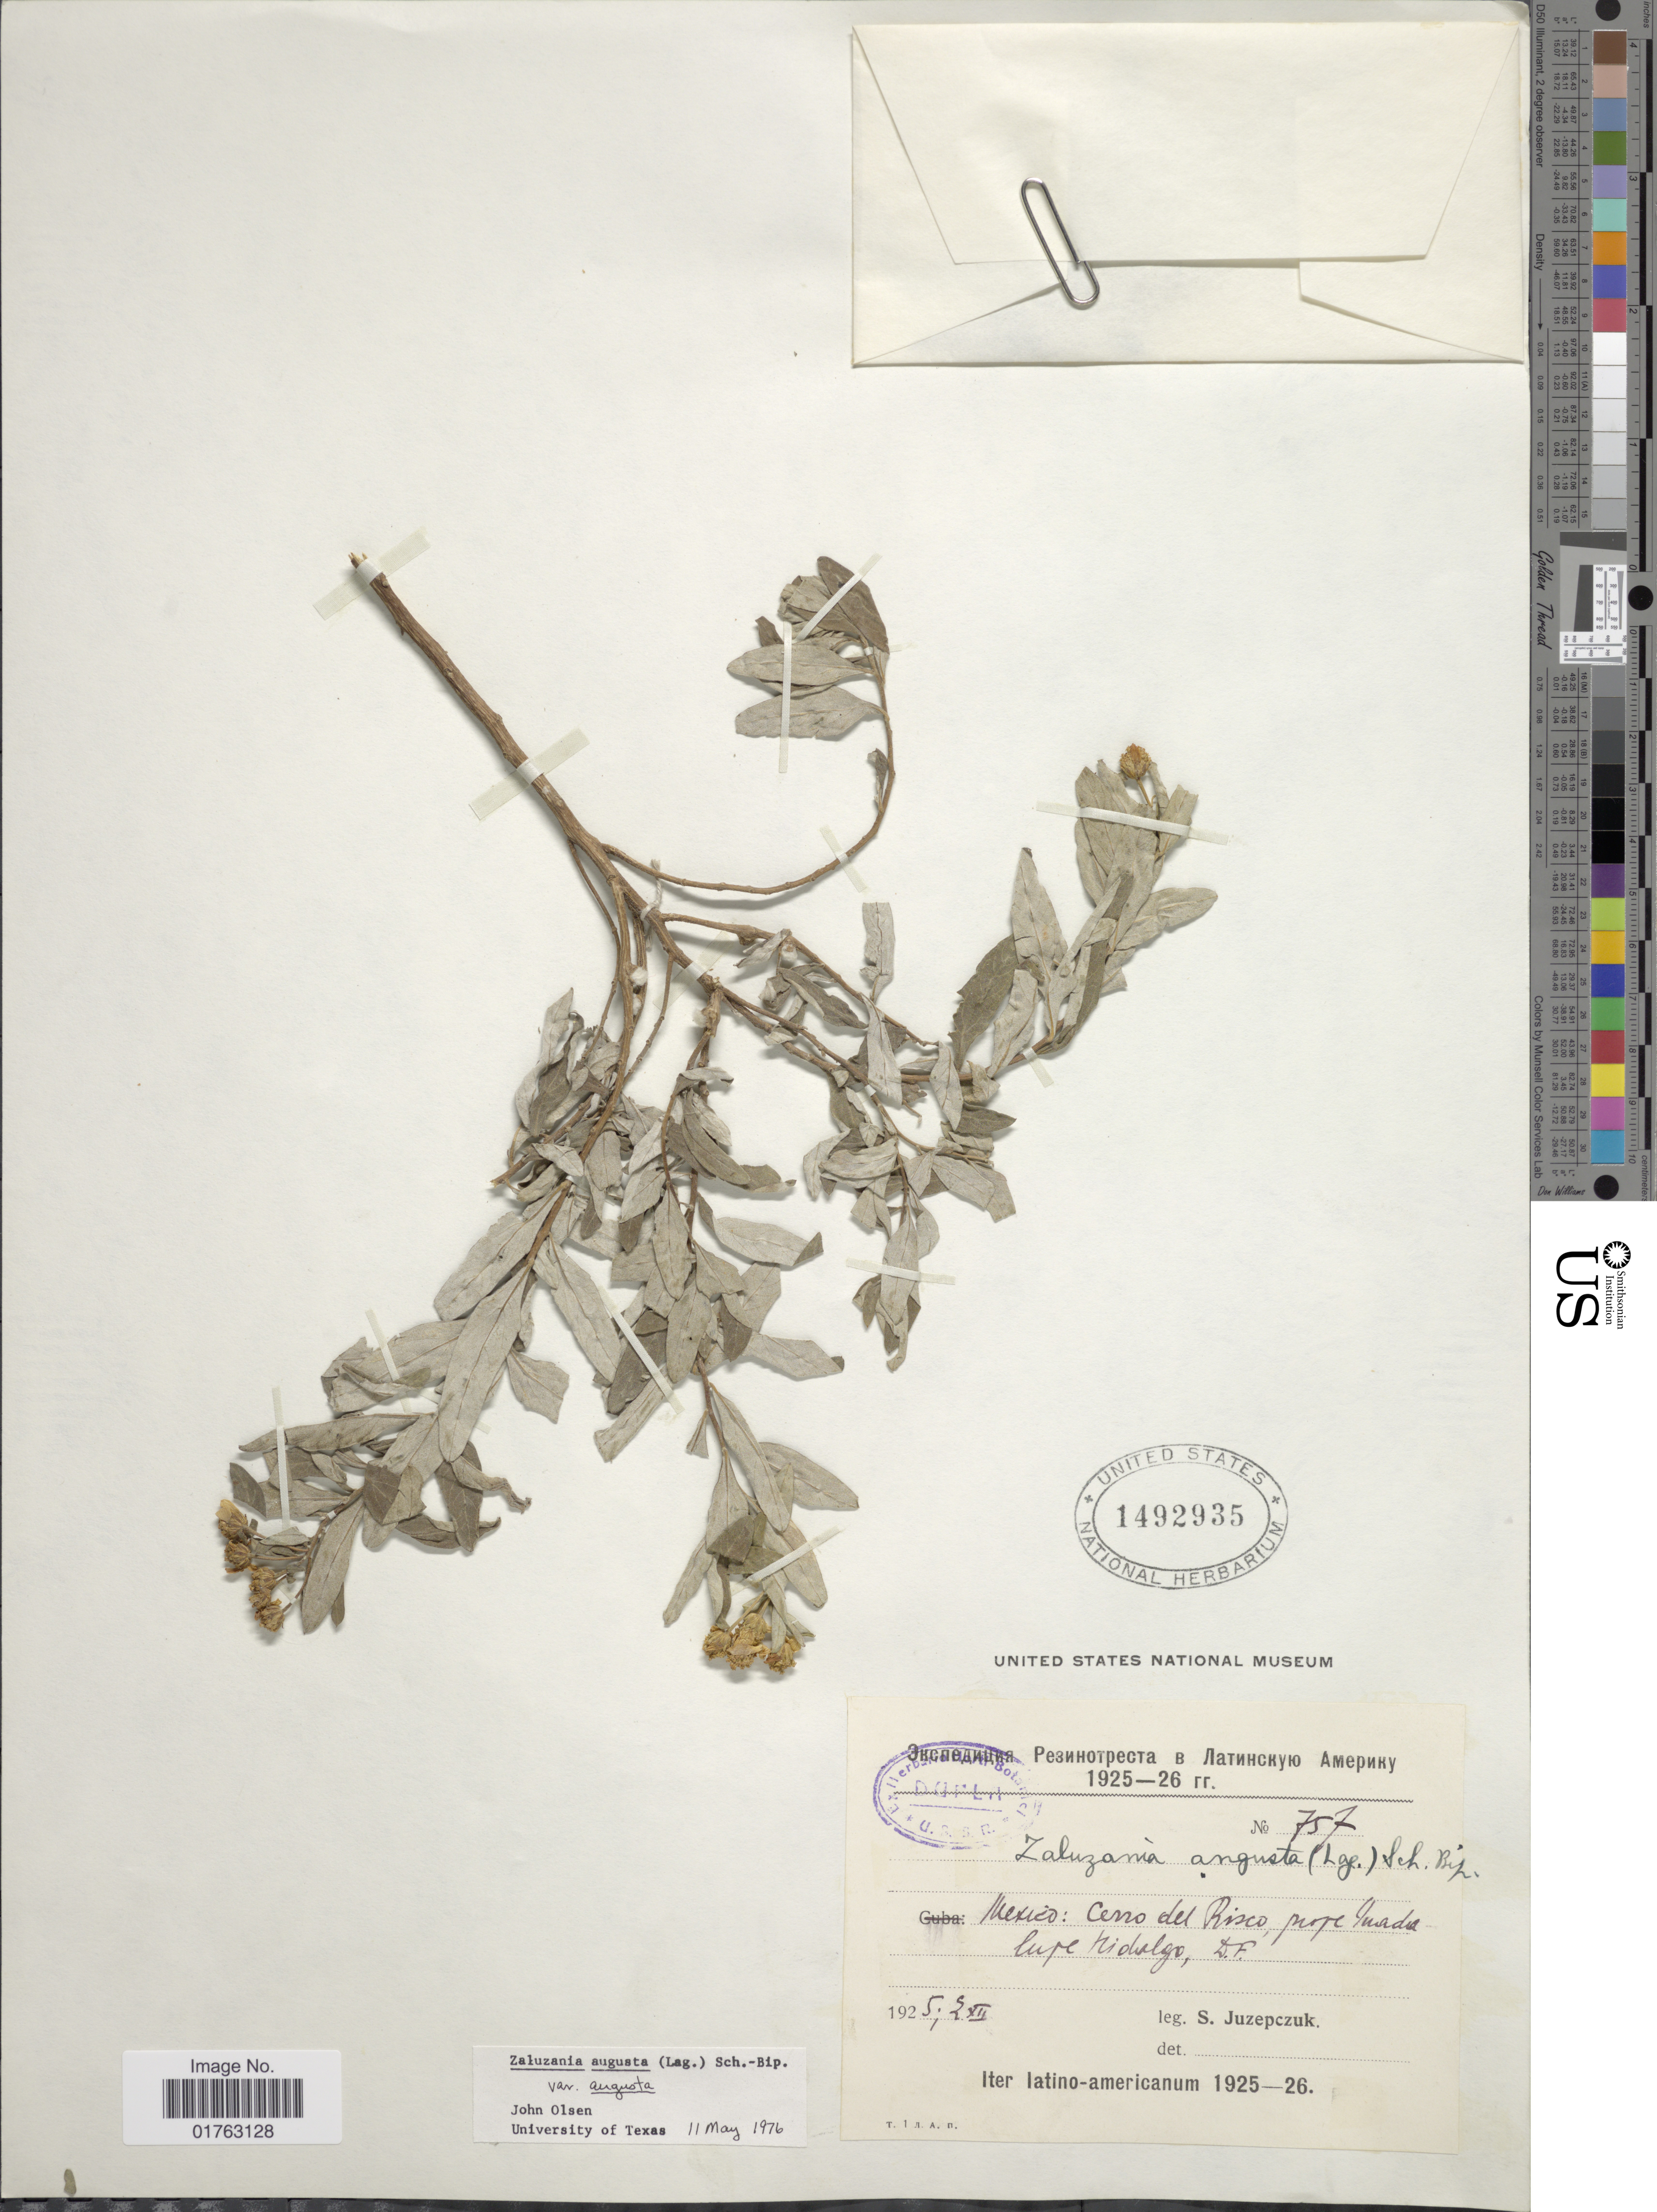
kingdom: Plantae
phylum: Tracheophyta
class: Magnoliopsida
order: Asterales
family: Asteraceae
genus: Zaluzania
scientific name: Zaluzania angusta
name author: (Lag.) Sch. Bip.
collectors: S. V. Juzepczuk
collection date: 1925-12-02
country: Mexico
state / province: Distrito Federal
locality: Cerro del Risco, prope Guada lupe Hidalgo, D.F.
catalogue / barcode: US 1492935